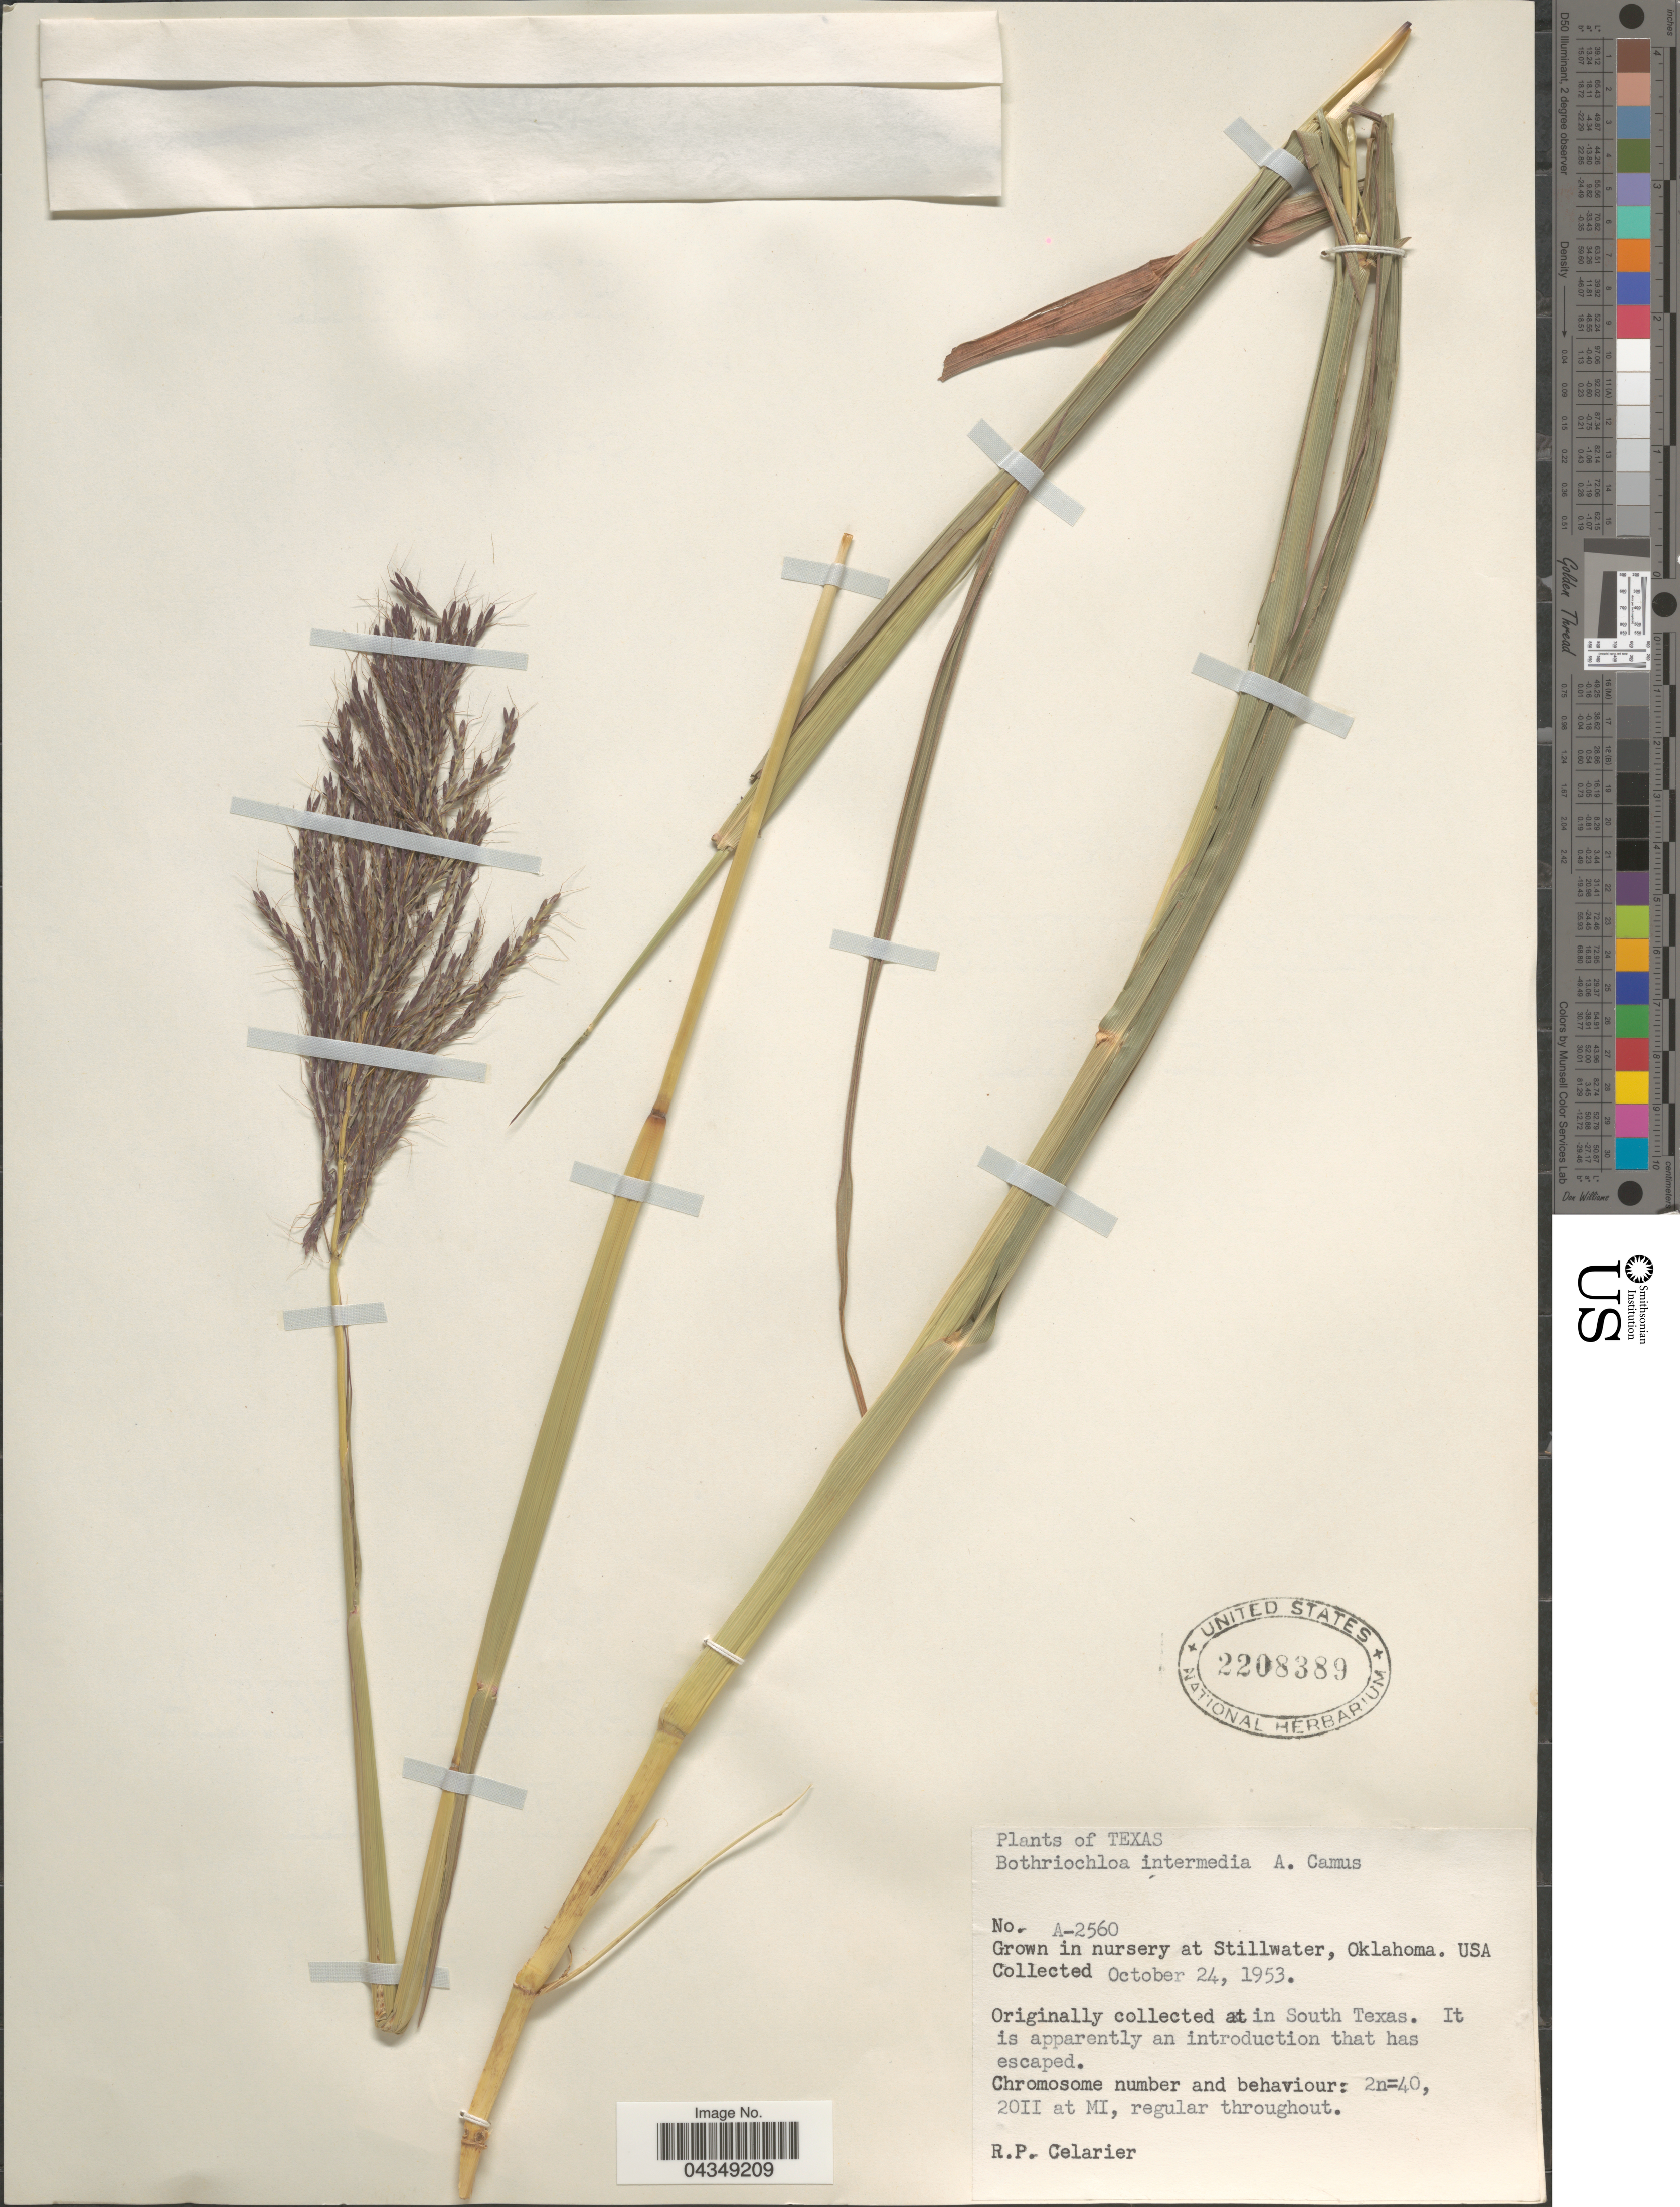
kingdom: Plantae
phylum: Tracheophyta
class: Liliopsida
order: Poales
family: Poaceae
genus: Bothriochloa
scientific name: Bothriochloa bladhii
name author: (Retz.) S.T. Blake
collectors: R. Celarier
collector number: A-2560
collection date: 1953-10-24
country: United States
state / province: Oklahoma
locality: Grown in nursery at Stillwater.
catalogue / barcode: US 2208389